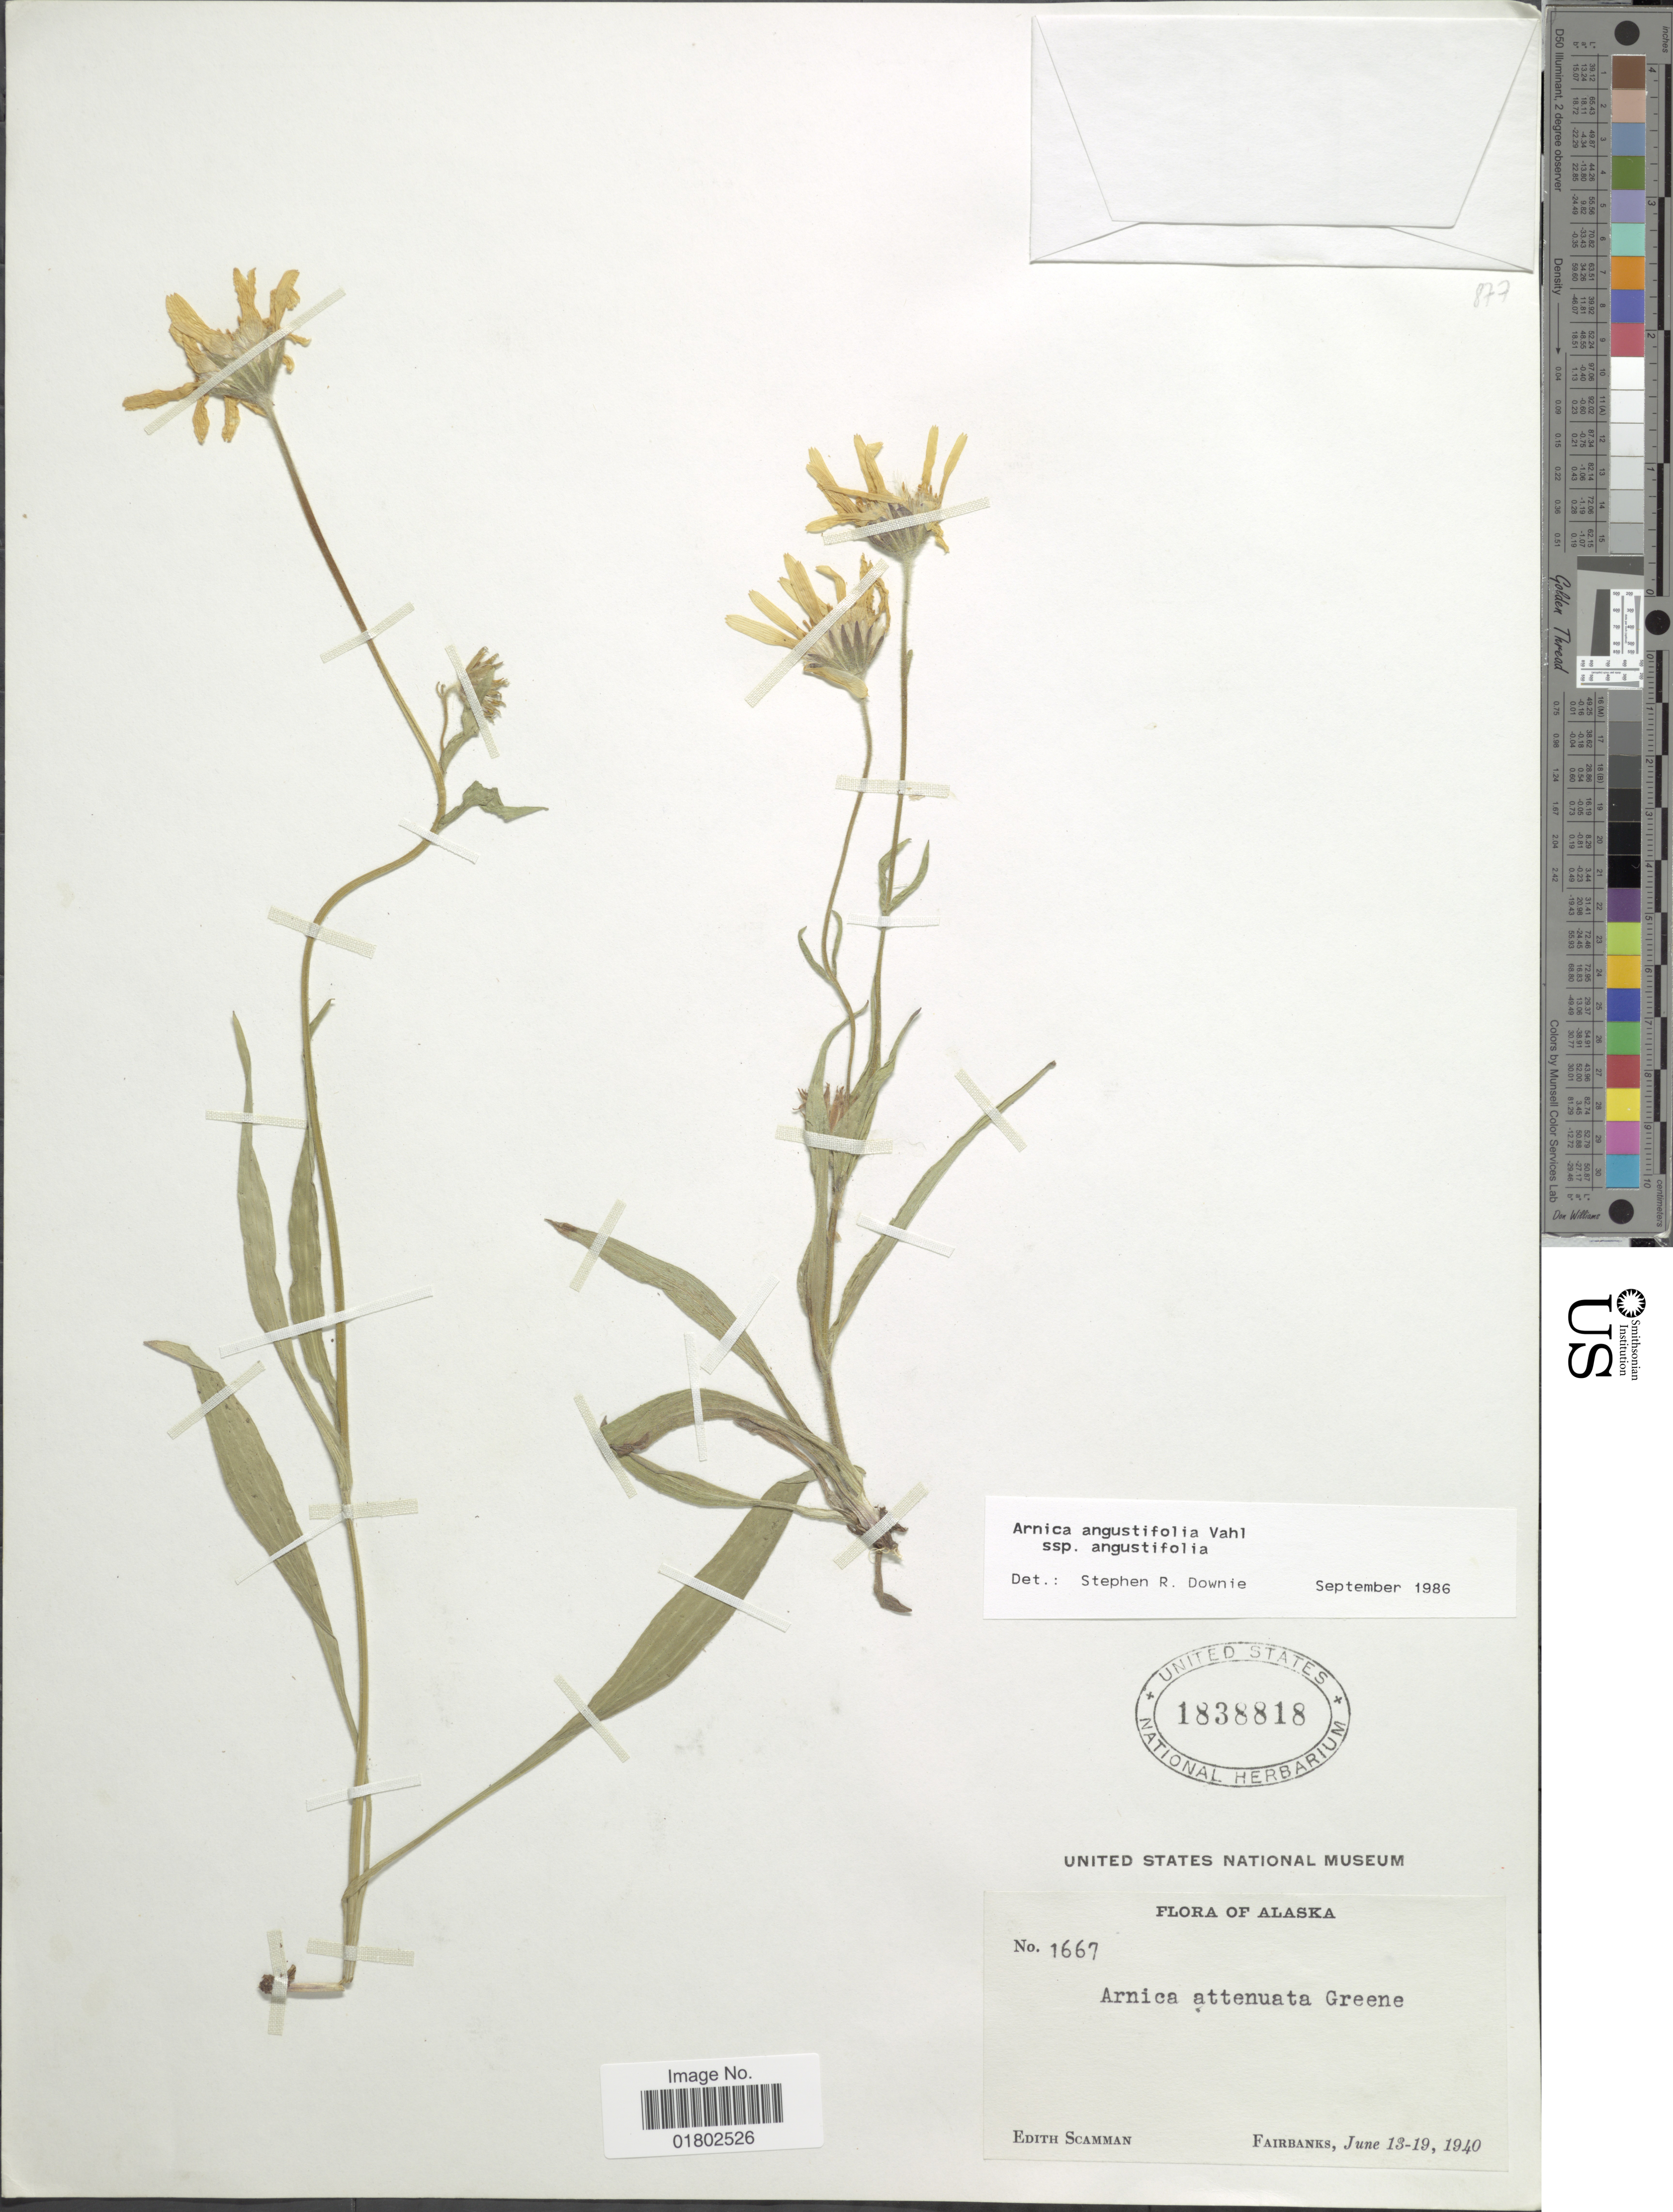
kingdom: Plantae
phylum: Tracheophyta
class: Magnoliopsida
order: Asterales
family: Asteraceae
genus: Arnica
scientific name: Arnica angustifolia subsp. angustifolia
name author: Vahl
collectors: E. Scamman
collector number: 1667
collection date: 1940-06-13/1940-06-19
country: United States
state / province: Alaska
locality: Fairbanks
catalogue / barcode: US 1838818